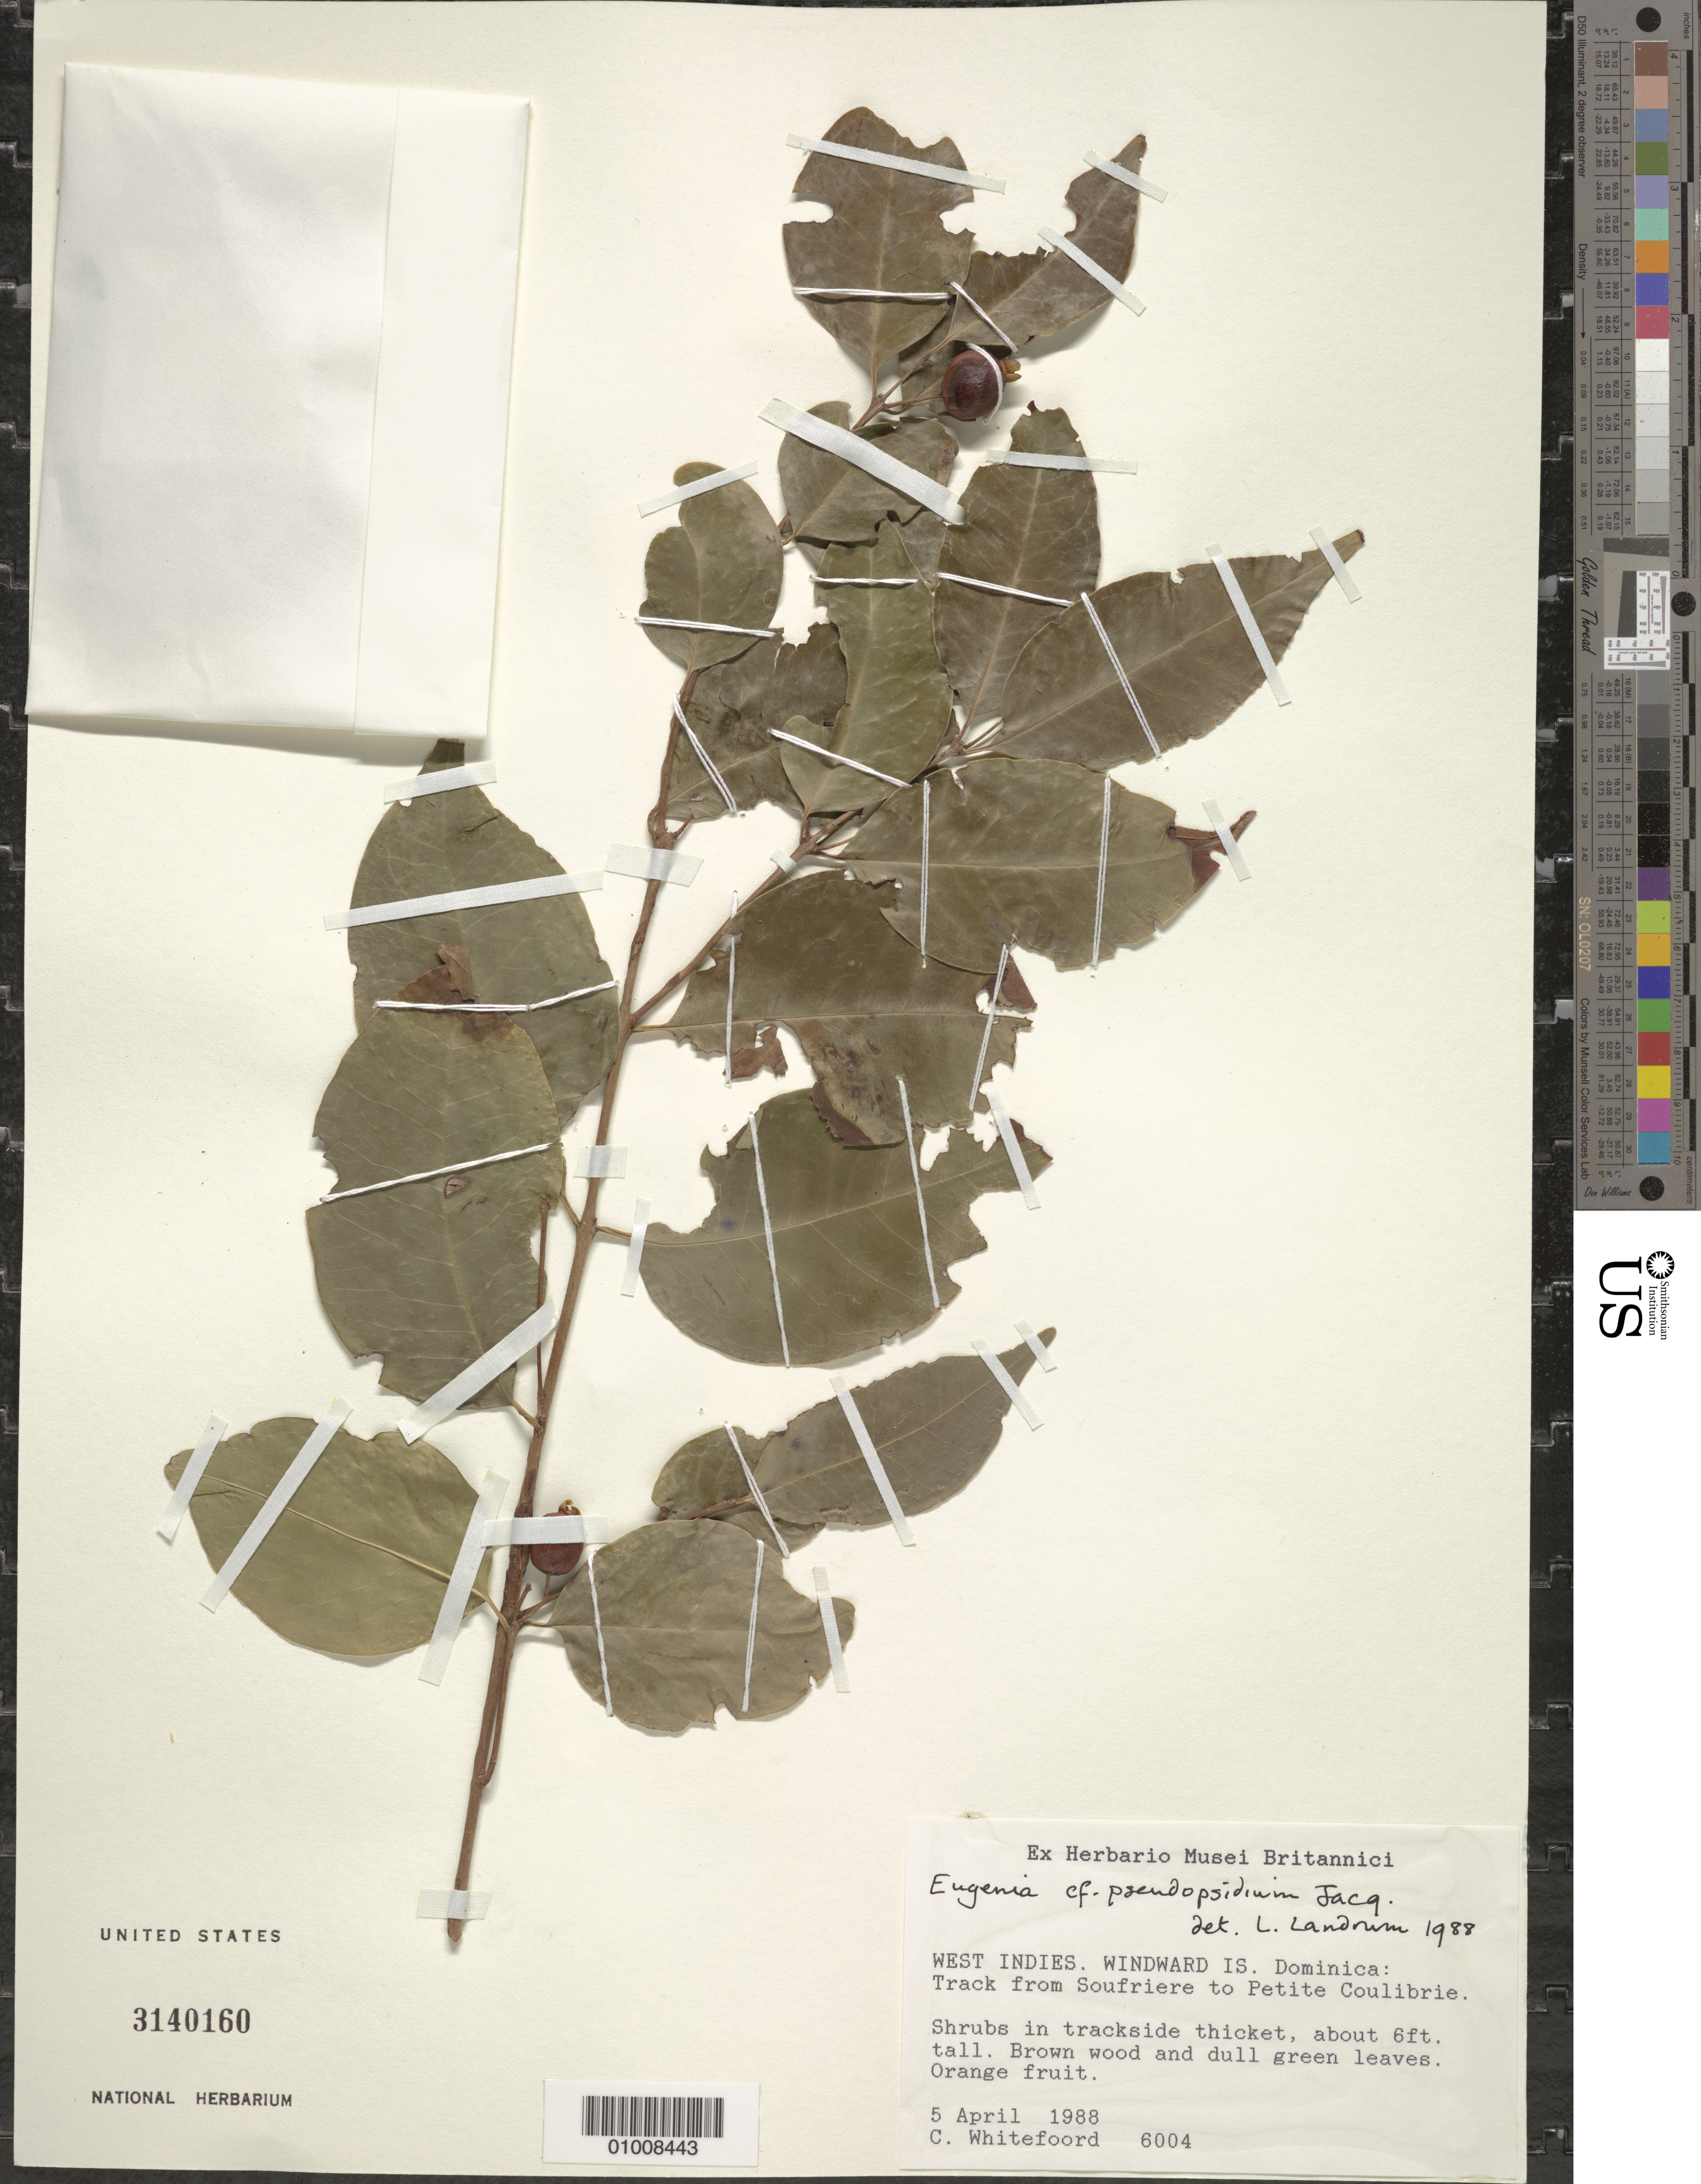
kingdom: Plantae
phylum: Tracheophyta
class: Magnoliopsida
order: Myrtales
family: Myrtaceae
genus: Eugenia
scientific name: Eugenia pseudopsidium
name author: Jacq.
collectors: C. Whitefoord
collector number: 6004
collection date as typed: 05 Apr 1988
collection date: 1988-04-05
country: Dominica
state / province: St. Mark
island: Dominica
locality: Track from Soufriere to Petite Coulibrie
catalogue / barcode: US 3140160